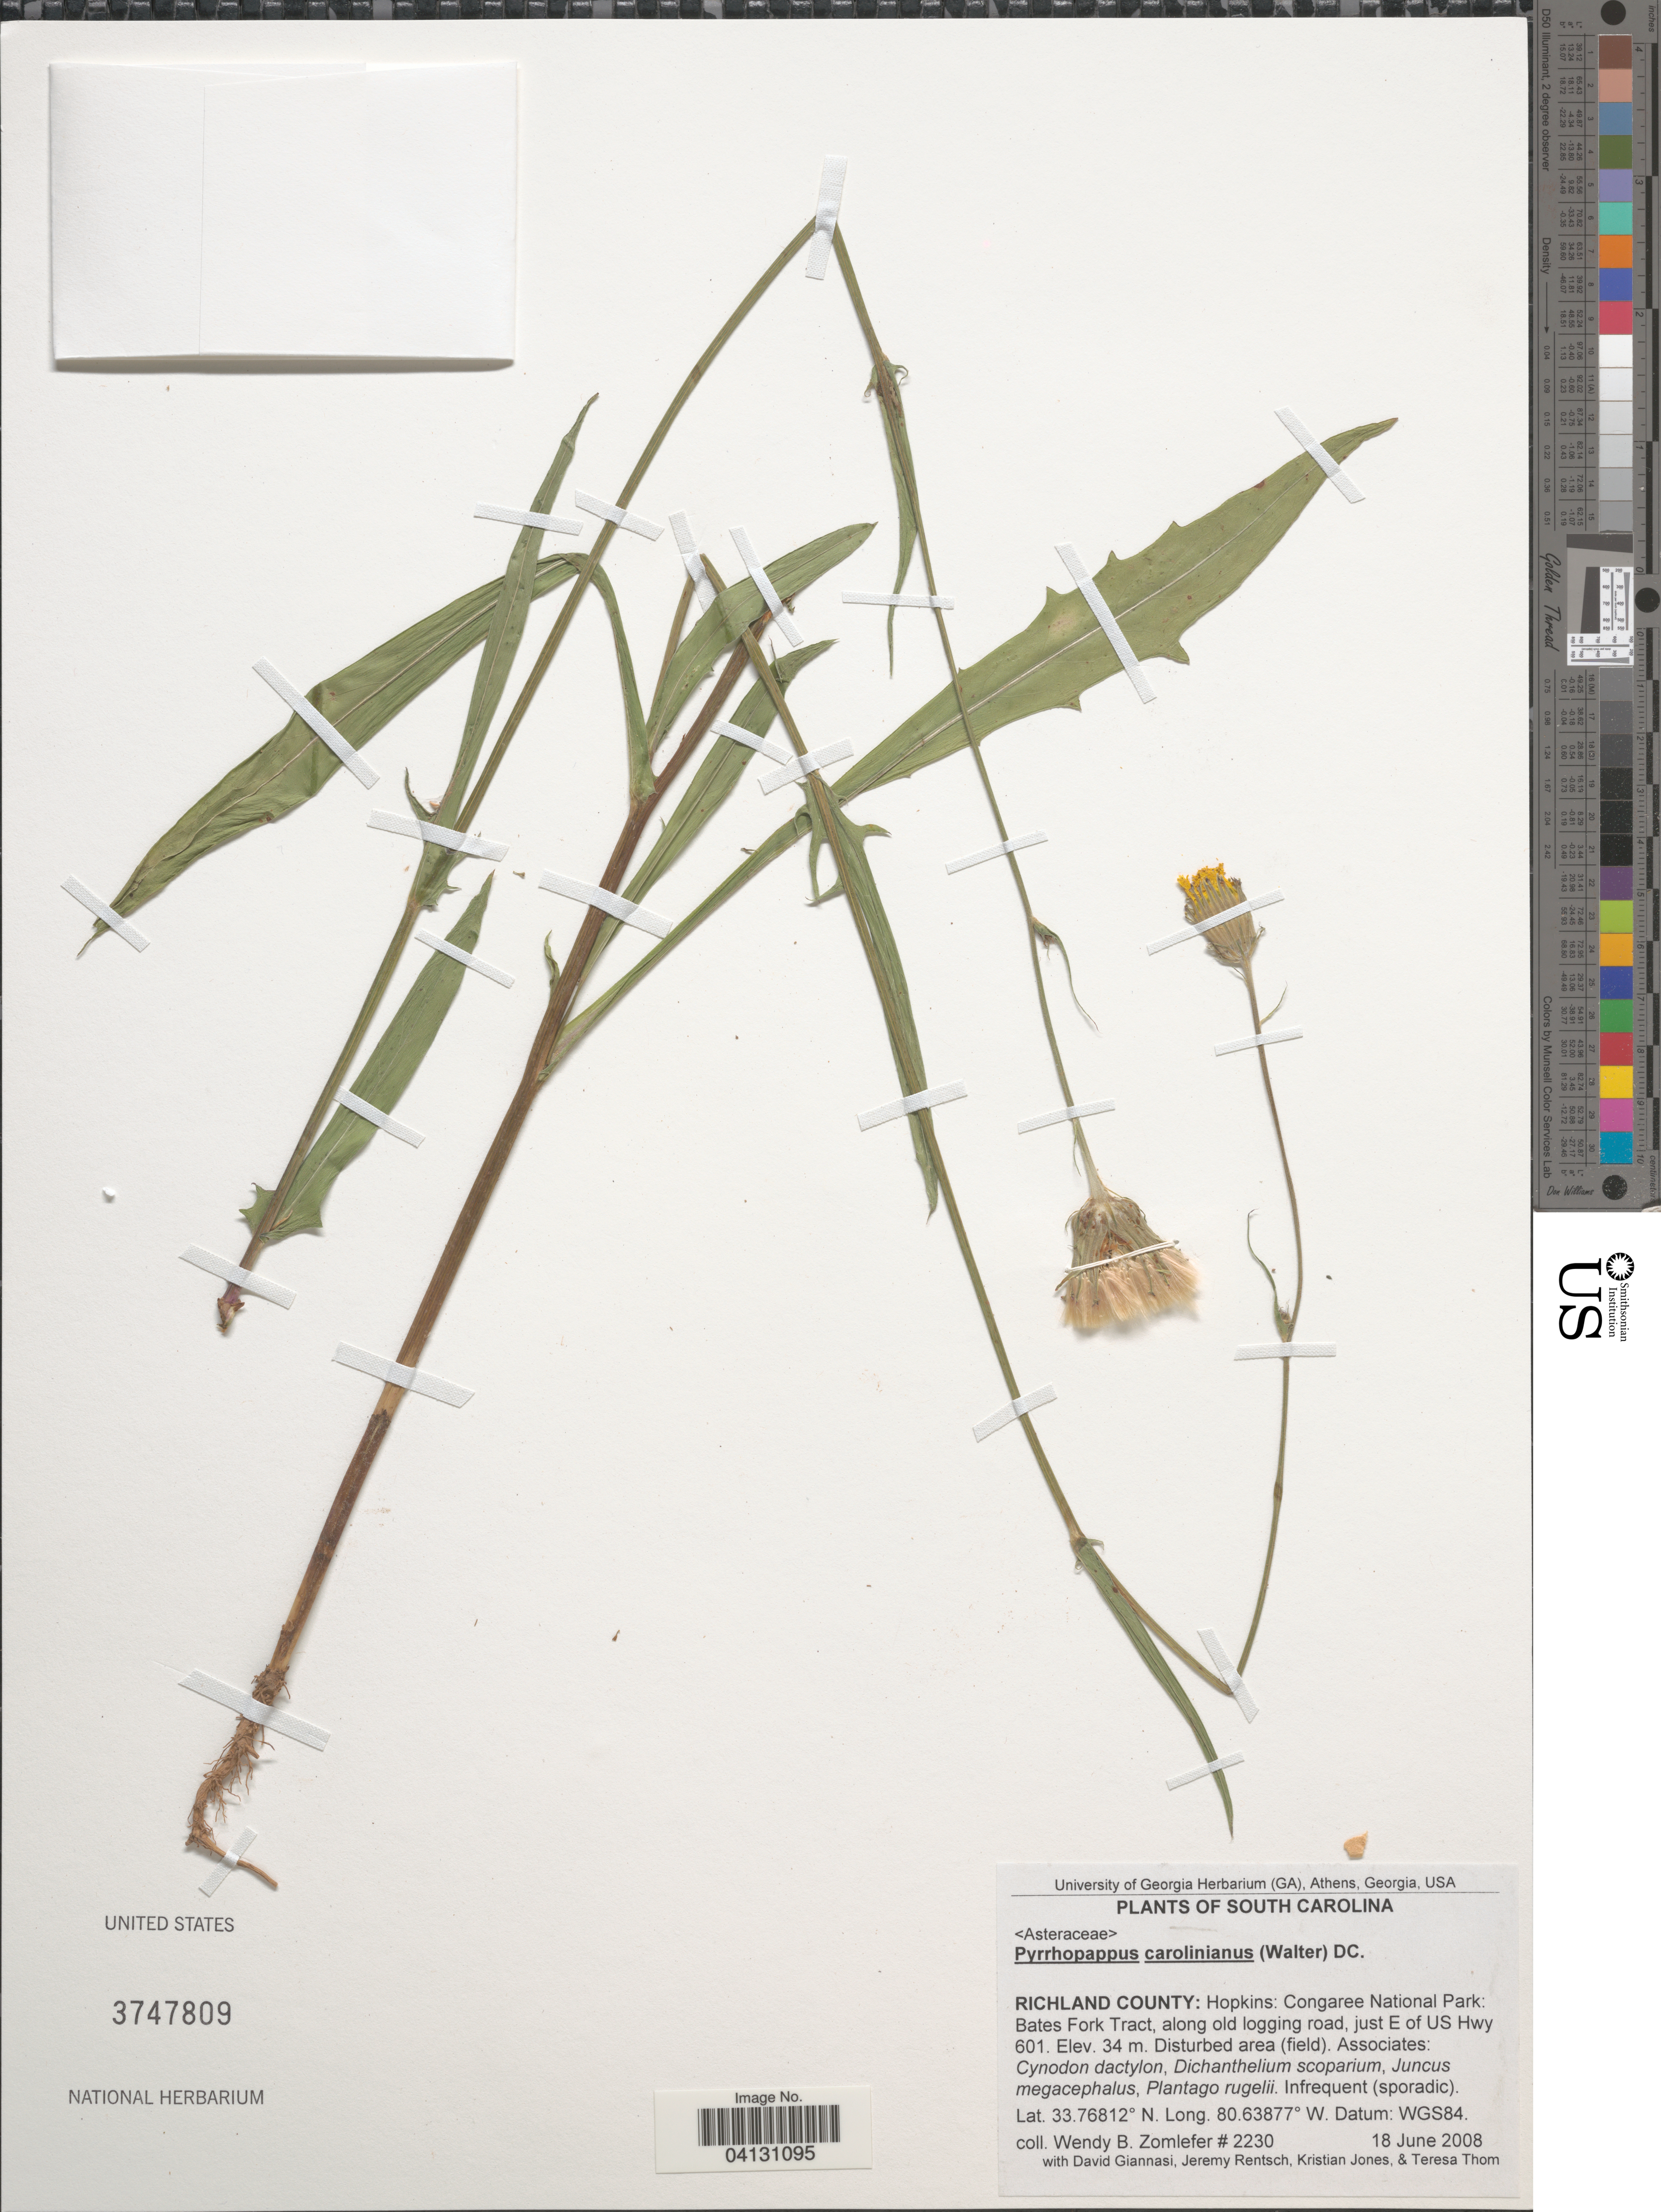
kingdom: Plantae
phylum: Tracheophyta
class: Magnoliopsida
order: Asterales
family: Asteraceae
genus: Pyrrhopappus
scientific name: Pyrrhopappus carolinianus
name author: (Walter) DC.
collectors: W. Zomlefer, D. Giannasi, J. Rentsch, K. Jones & T. Thom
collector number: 2230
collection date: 2008-06-18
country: United States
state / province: South Carolina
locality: Richland County: Hopkins: Congaree National Park: Bates Fork Tract, along old logging road, just E of US Hwy 601. Datum: WGS84.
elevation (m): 34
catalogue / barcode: US 3747809